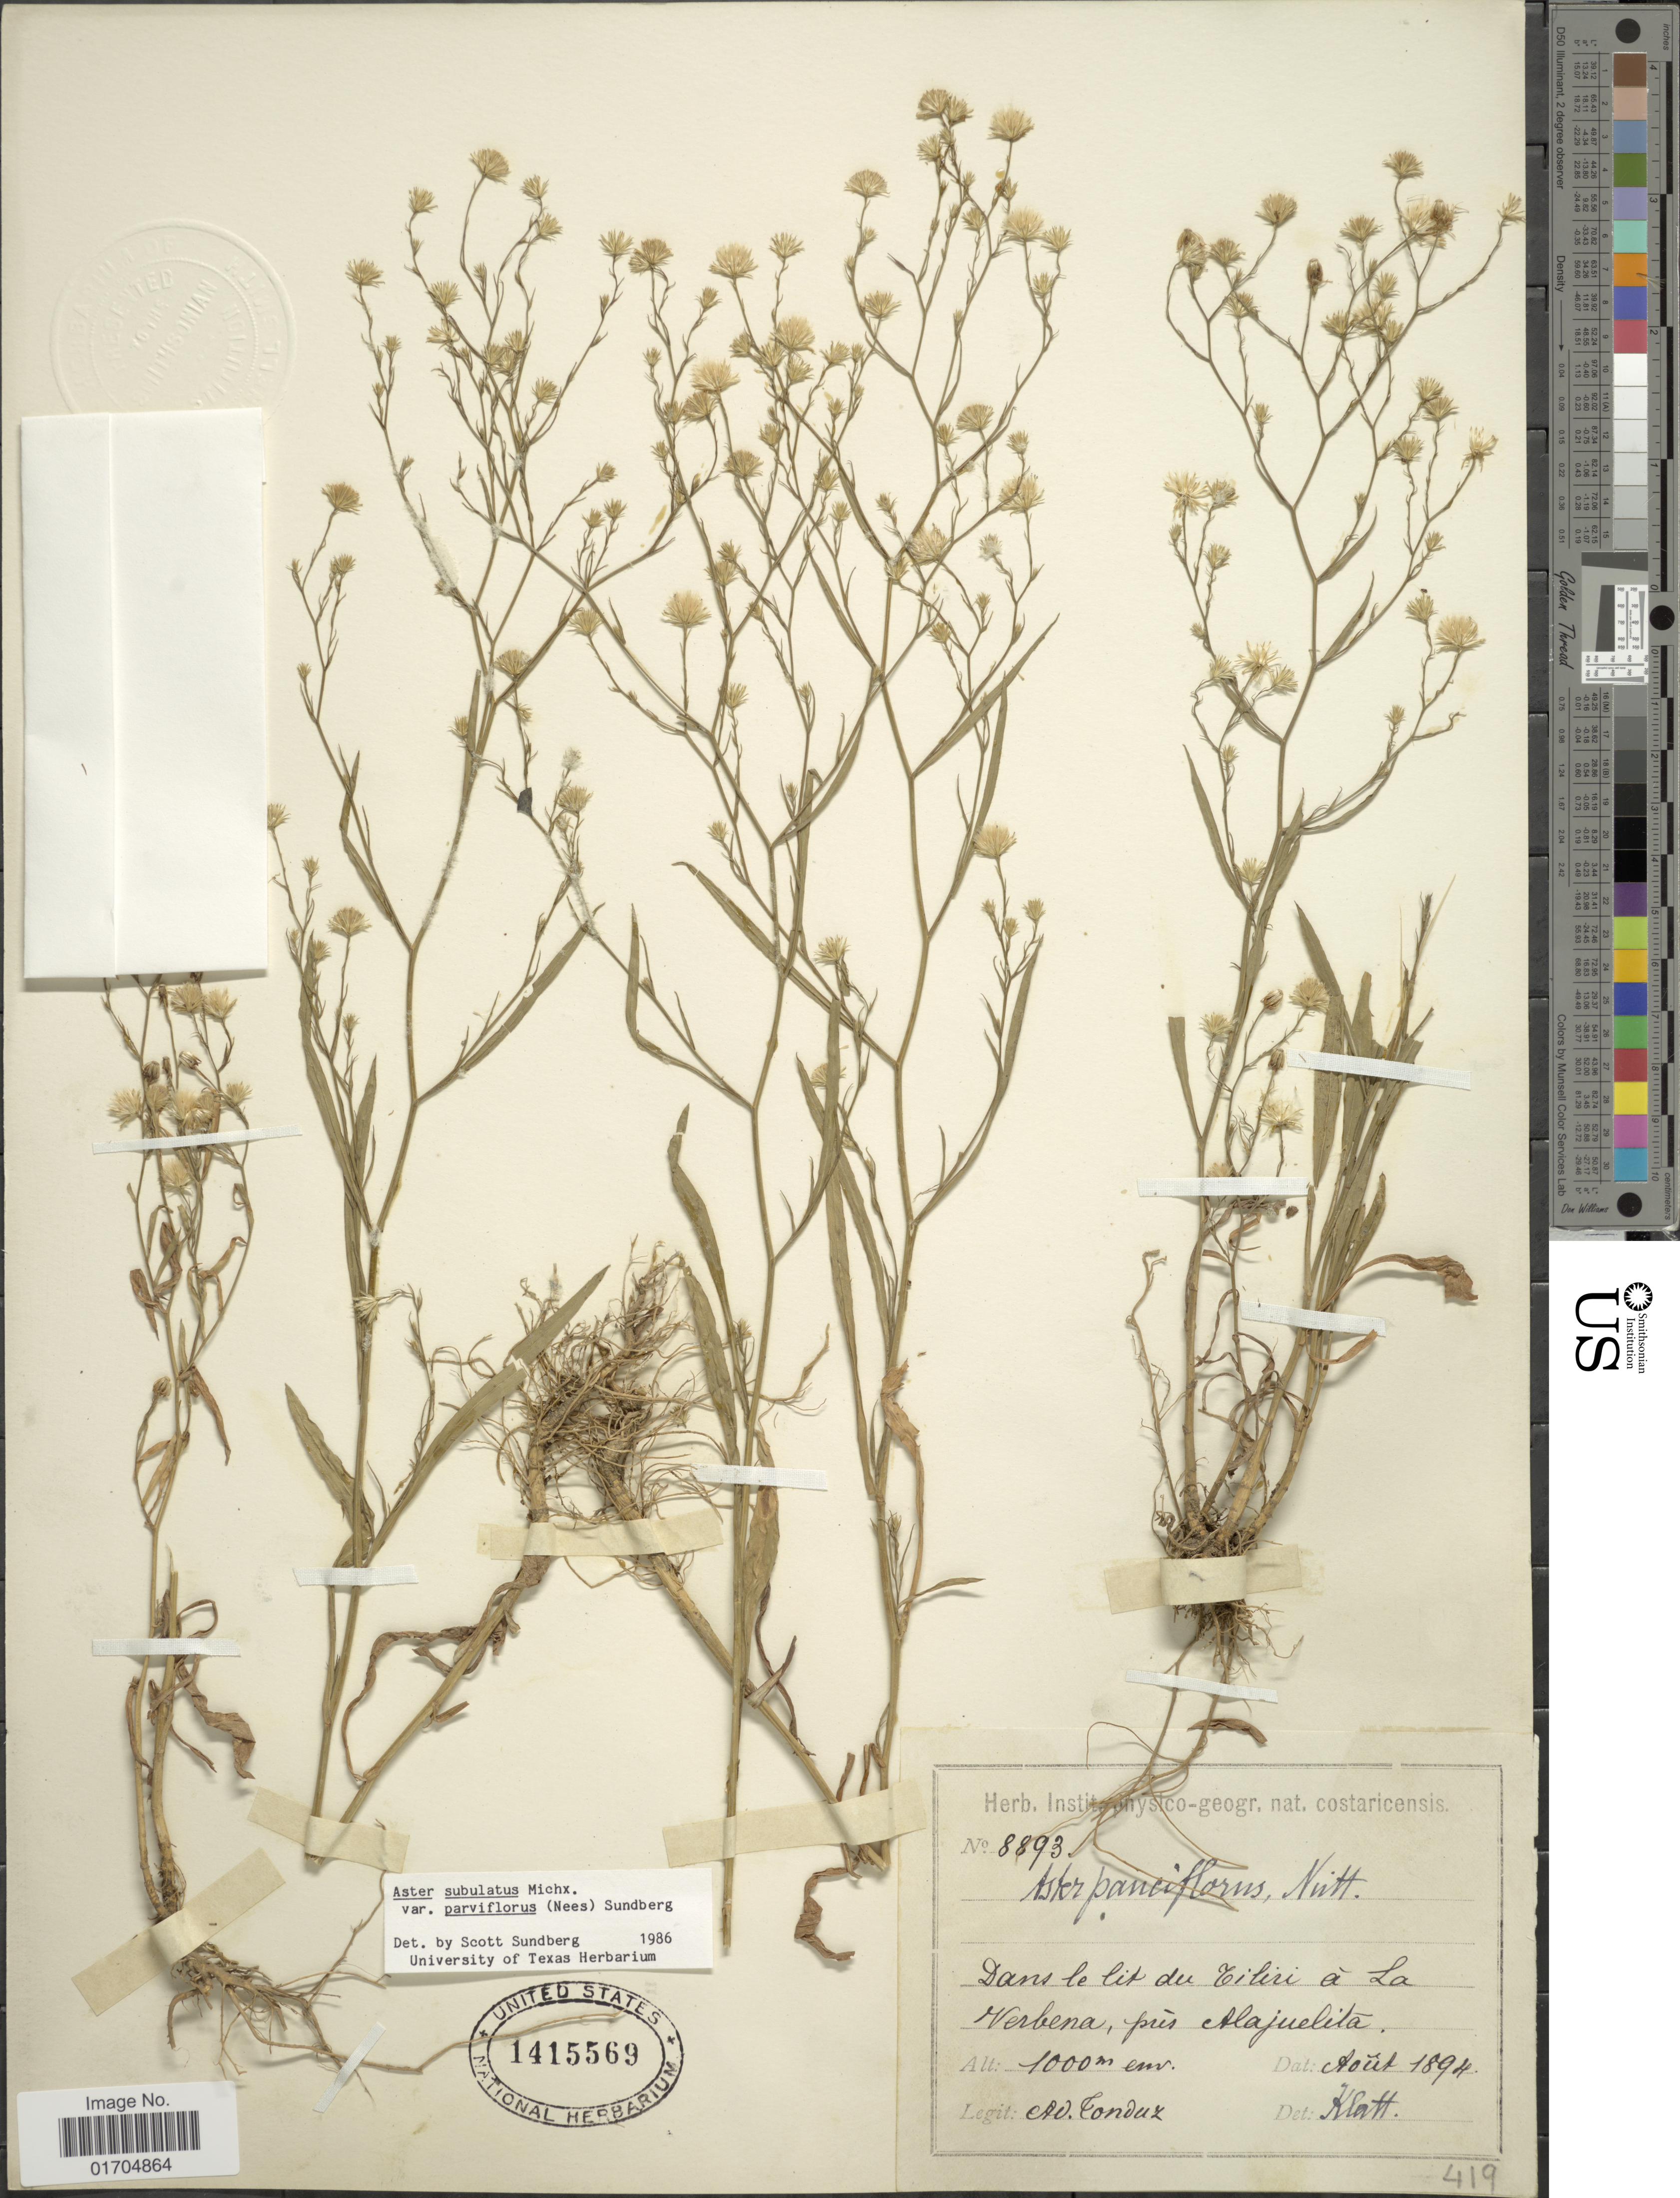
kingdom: Plantae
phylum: Tracheophyta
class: Magnoliopsida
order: Asterales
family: Asteraceae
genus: Symphyotrichum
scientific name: Symphyotrichum subulatum var. parviflorum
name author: (Nees) S.D. Sundb.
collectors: A. Tonduz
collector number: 8893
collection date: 1894-08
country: Costa Rica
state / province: San José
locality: Dans le lit du Tiliri á La Verbena, prés Alajuelita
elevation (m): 1000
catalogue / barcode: US 1415569